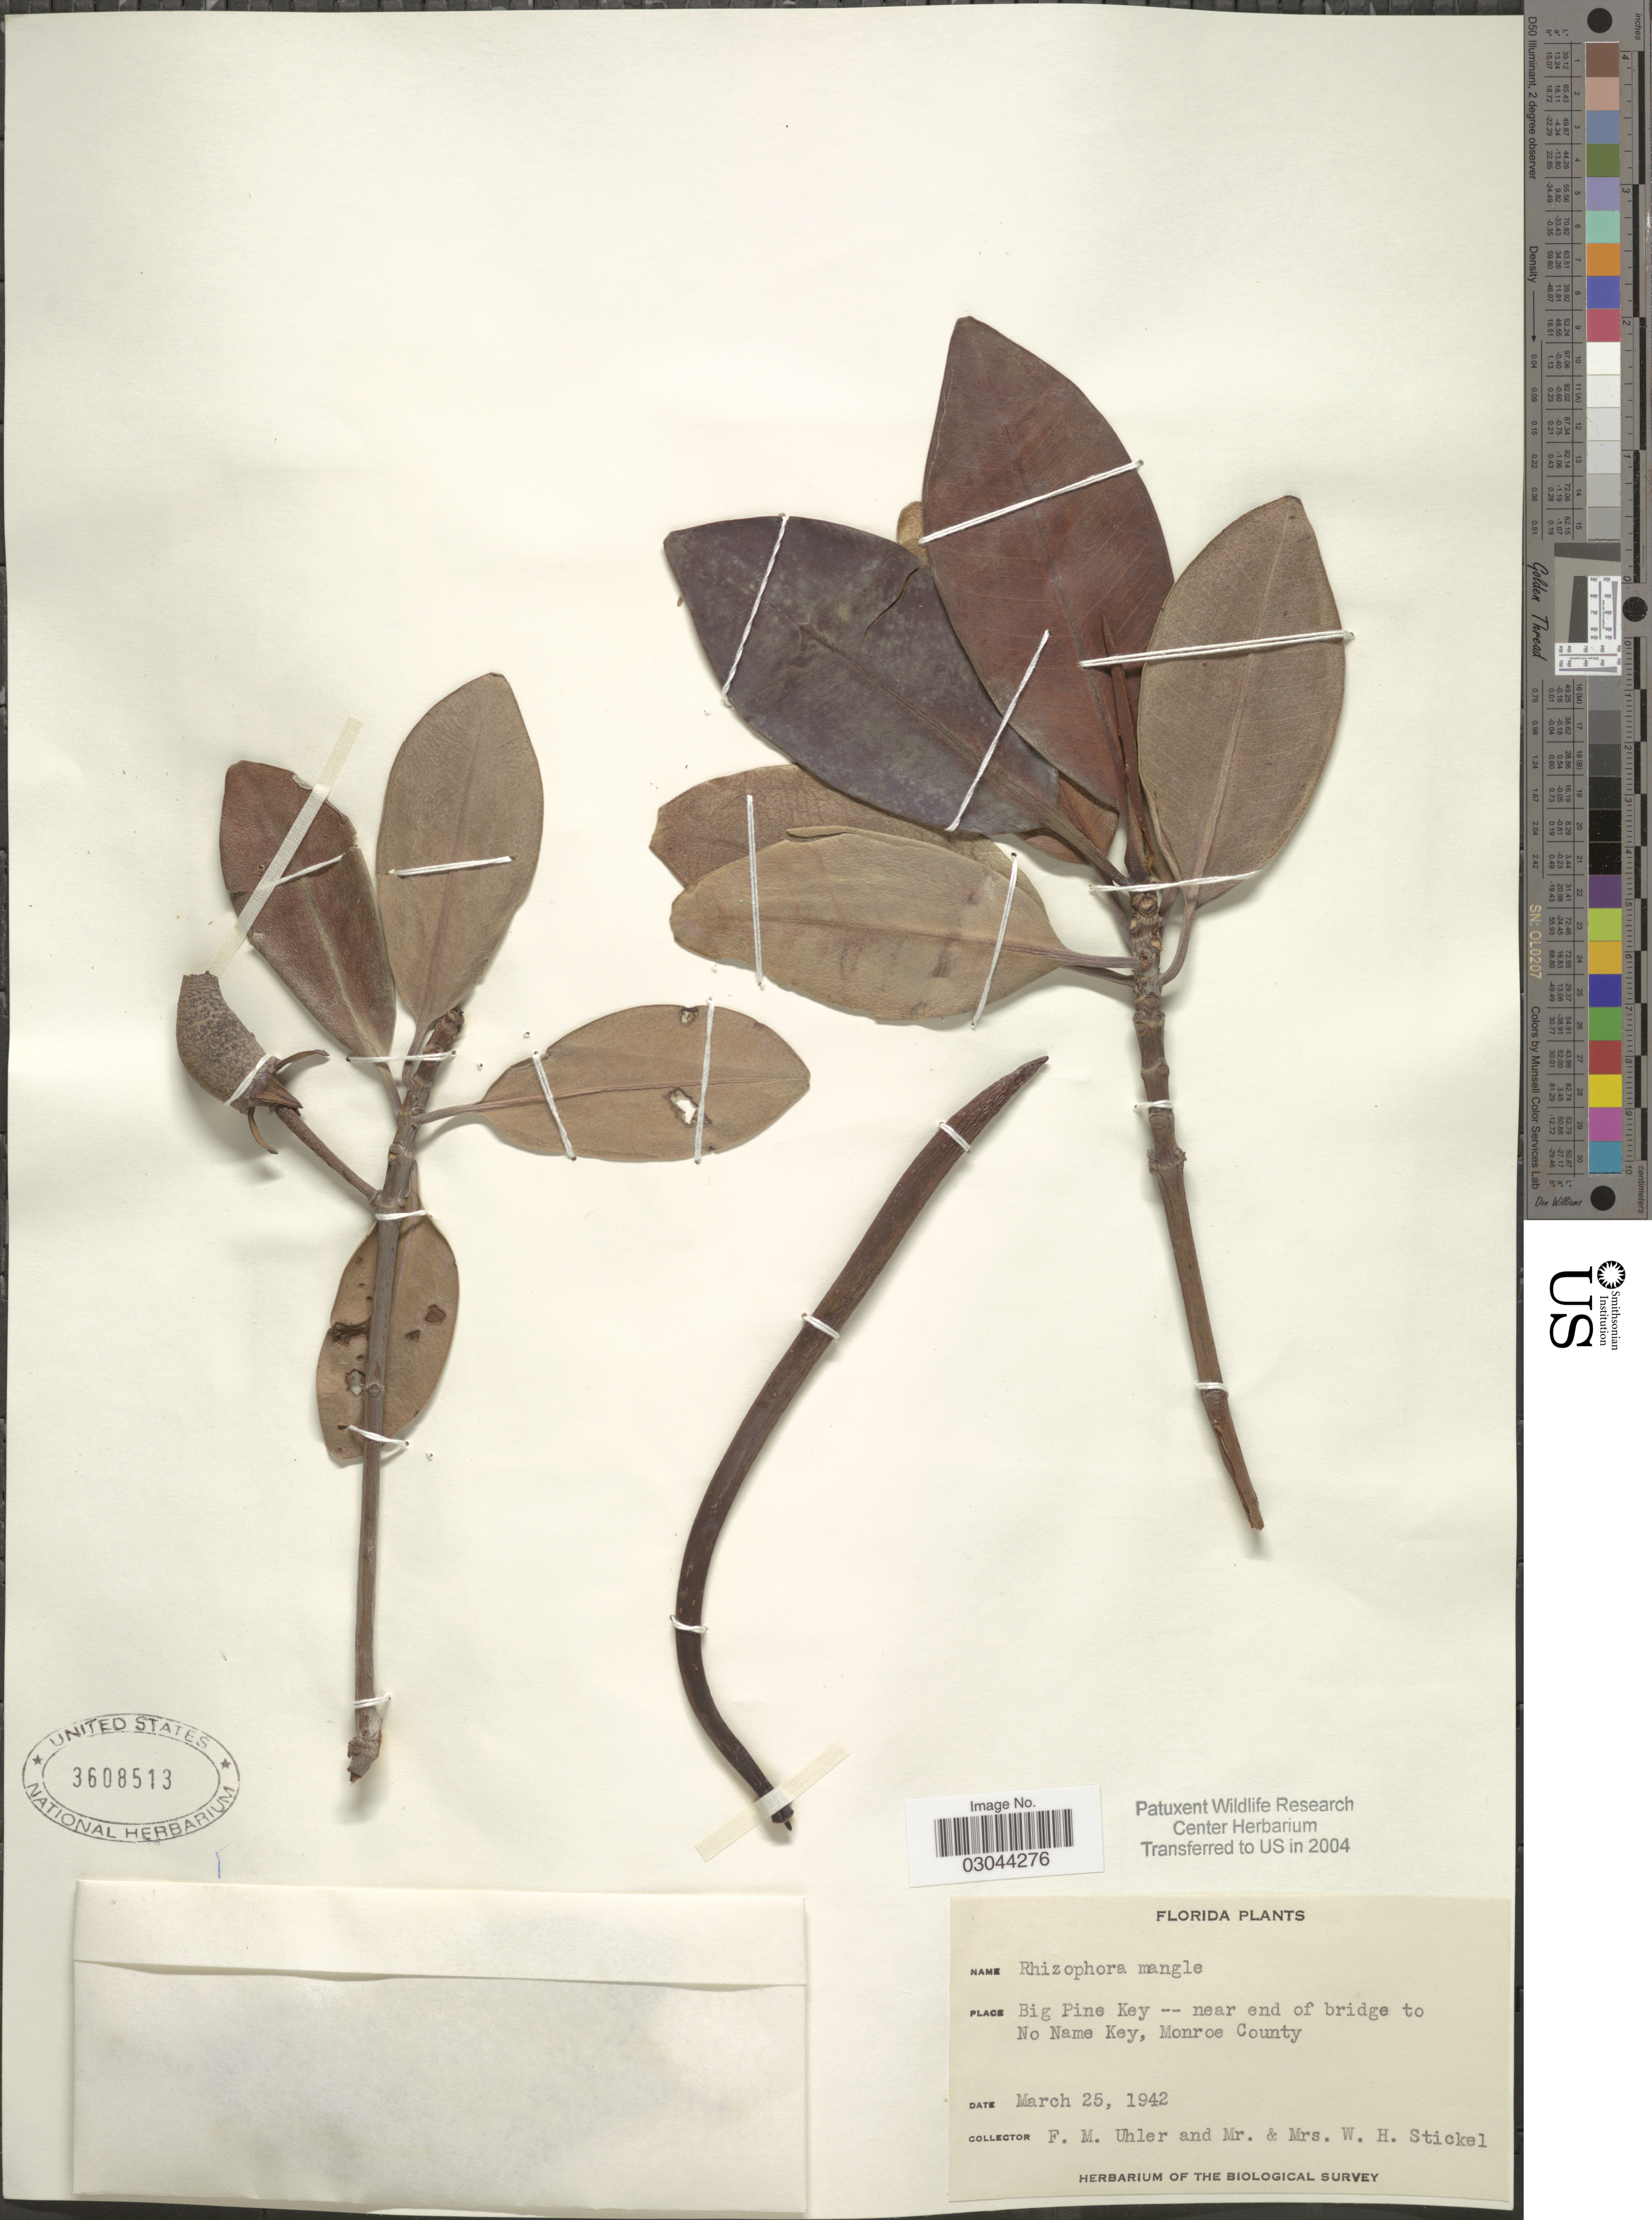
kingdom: Plantae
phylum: Tracheophyta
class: Magnoliopsida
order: Malpighiales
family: Rhizophoraceae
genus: Rhizophora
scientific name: Rhizophora mangle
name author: L.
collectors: F. M. Uhler, W. Stickel & W. Stickel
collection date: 1942-03-25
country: United States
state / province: Florida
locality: Big Pine Key - - near end of bridge to No Name Key, Monroe County.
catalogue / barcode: US 3608513